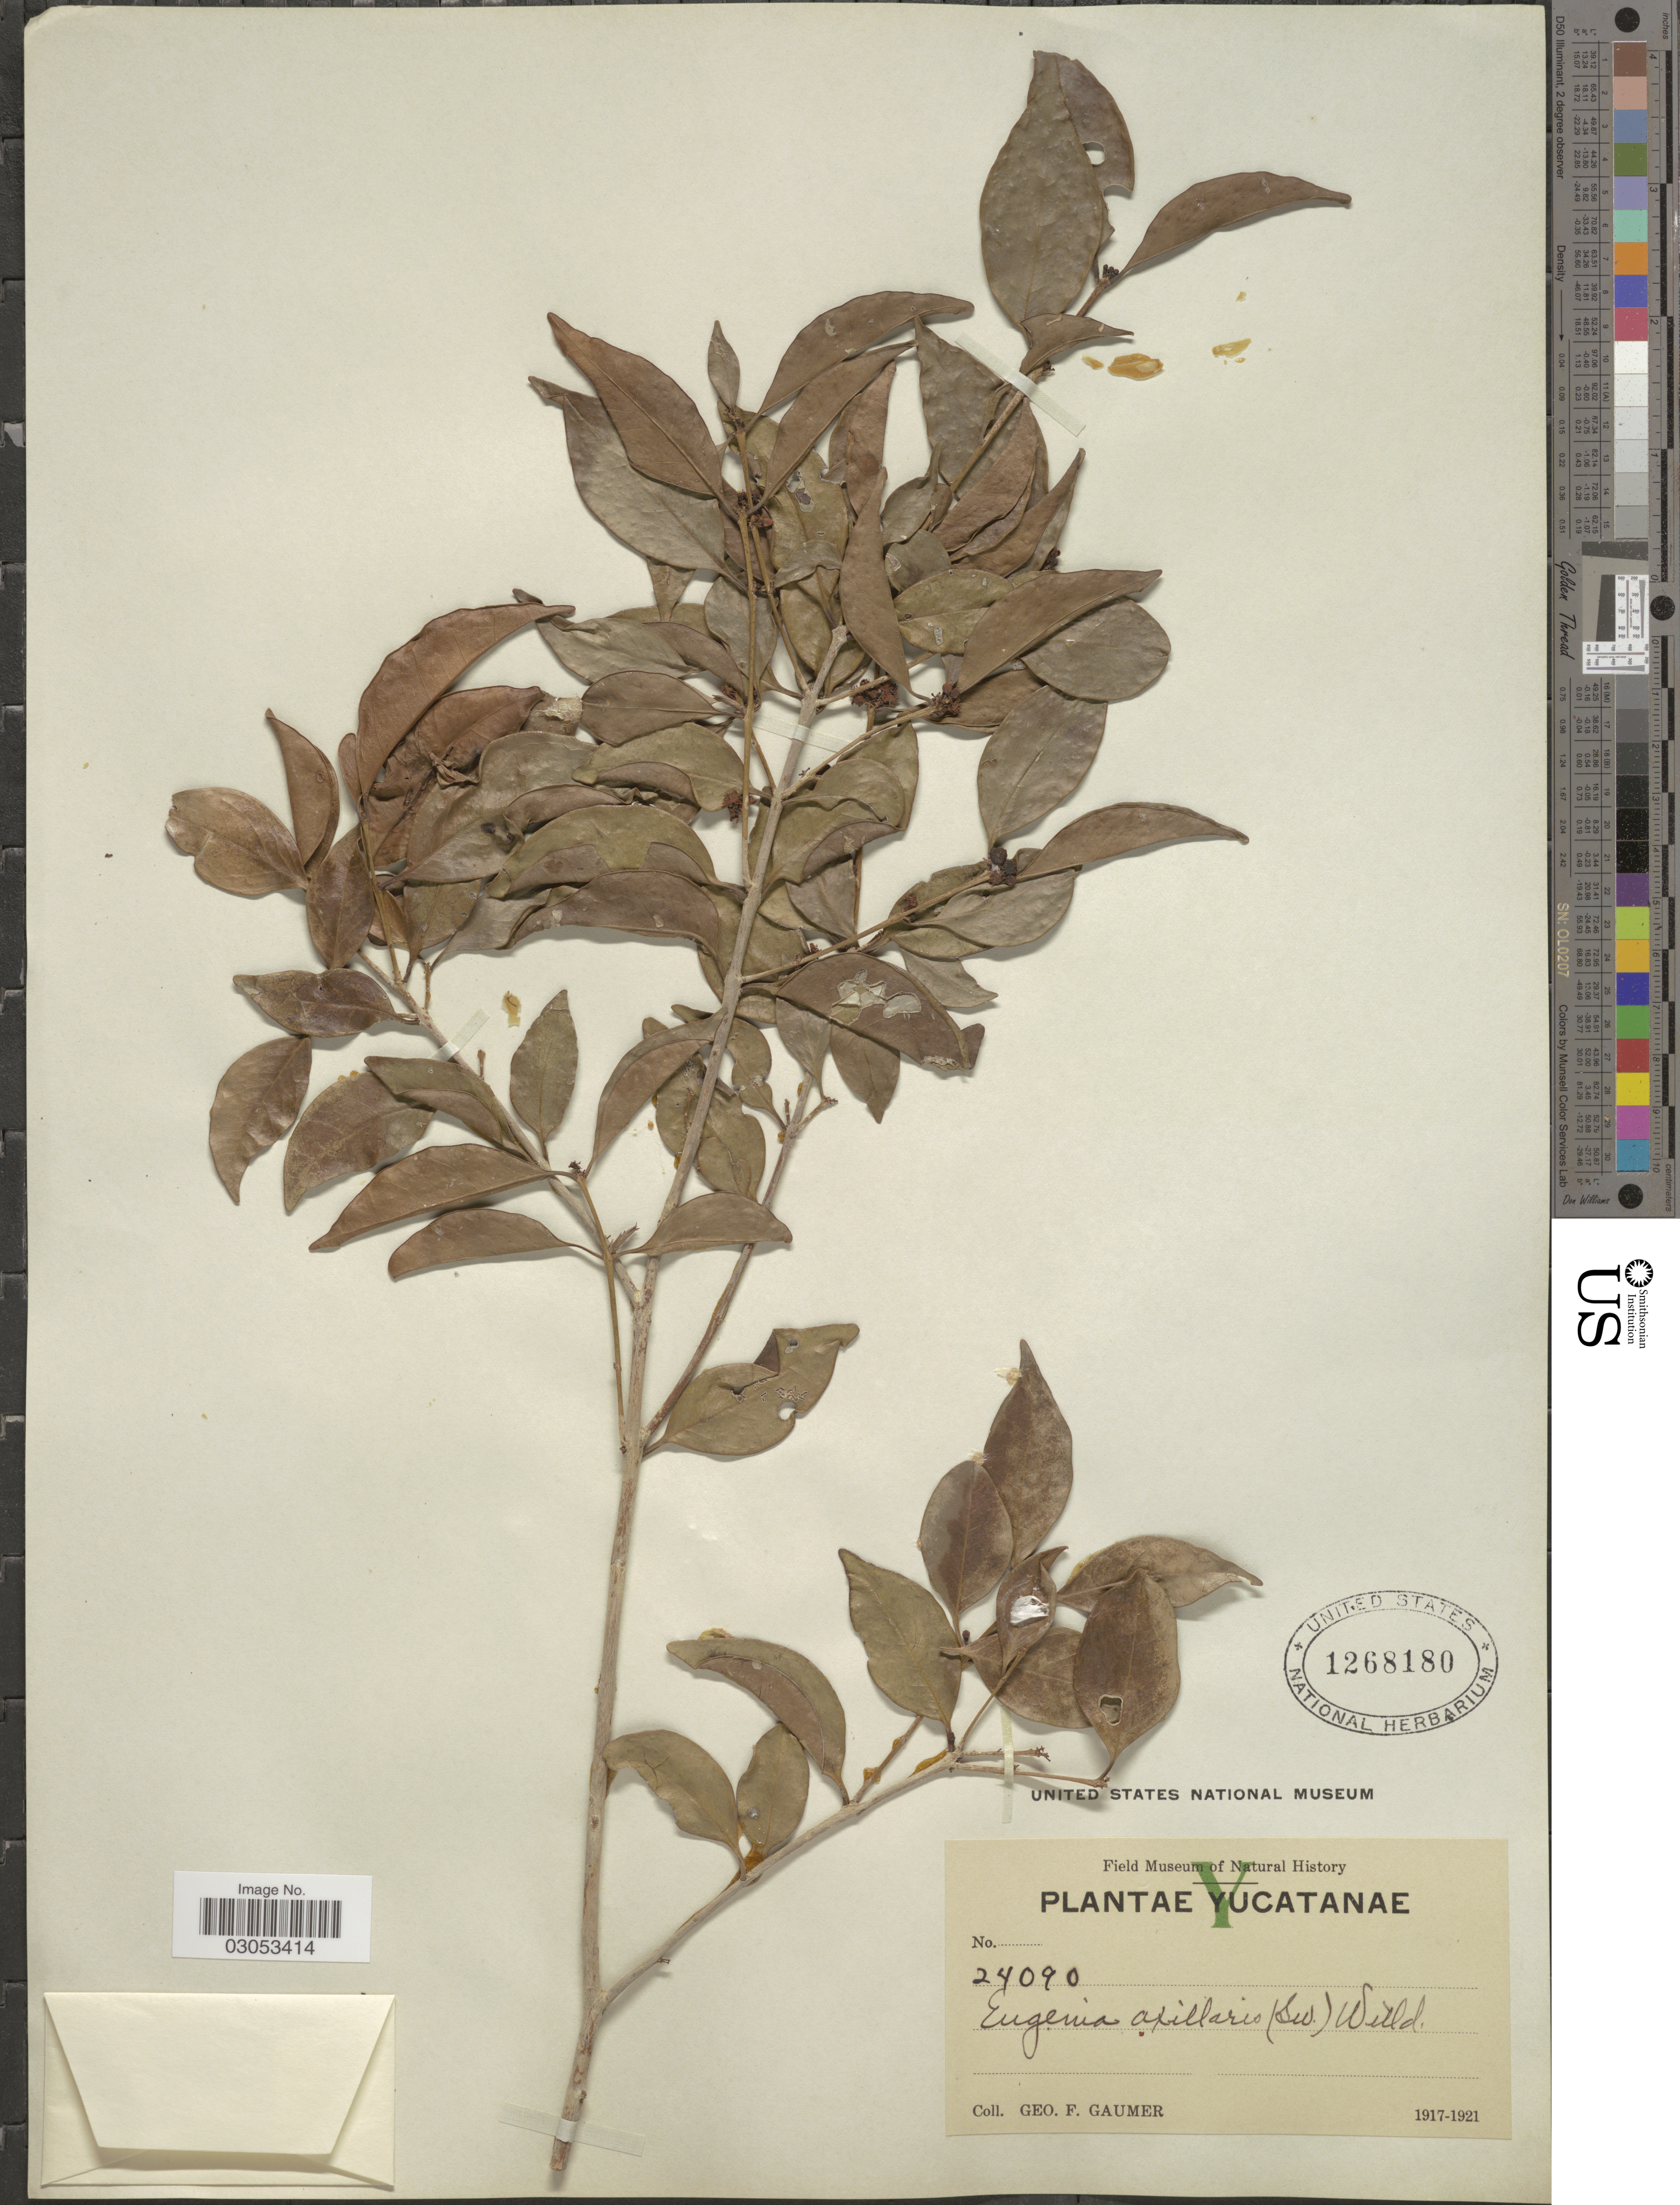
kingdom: Plantae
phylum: Tracheophyta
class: Magnoliopsida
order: Myrtales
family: Myrtaceae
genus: Eugenia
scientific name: Eugenia axillaris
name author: (Sw.) Willd.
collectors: G. F. Gaumer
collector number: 24090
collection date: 1917/1921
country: Mexico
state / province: Yucatán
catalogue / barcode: US 1268180